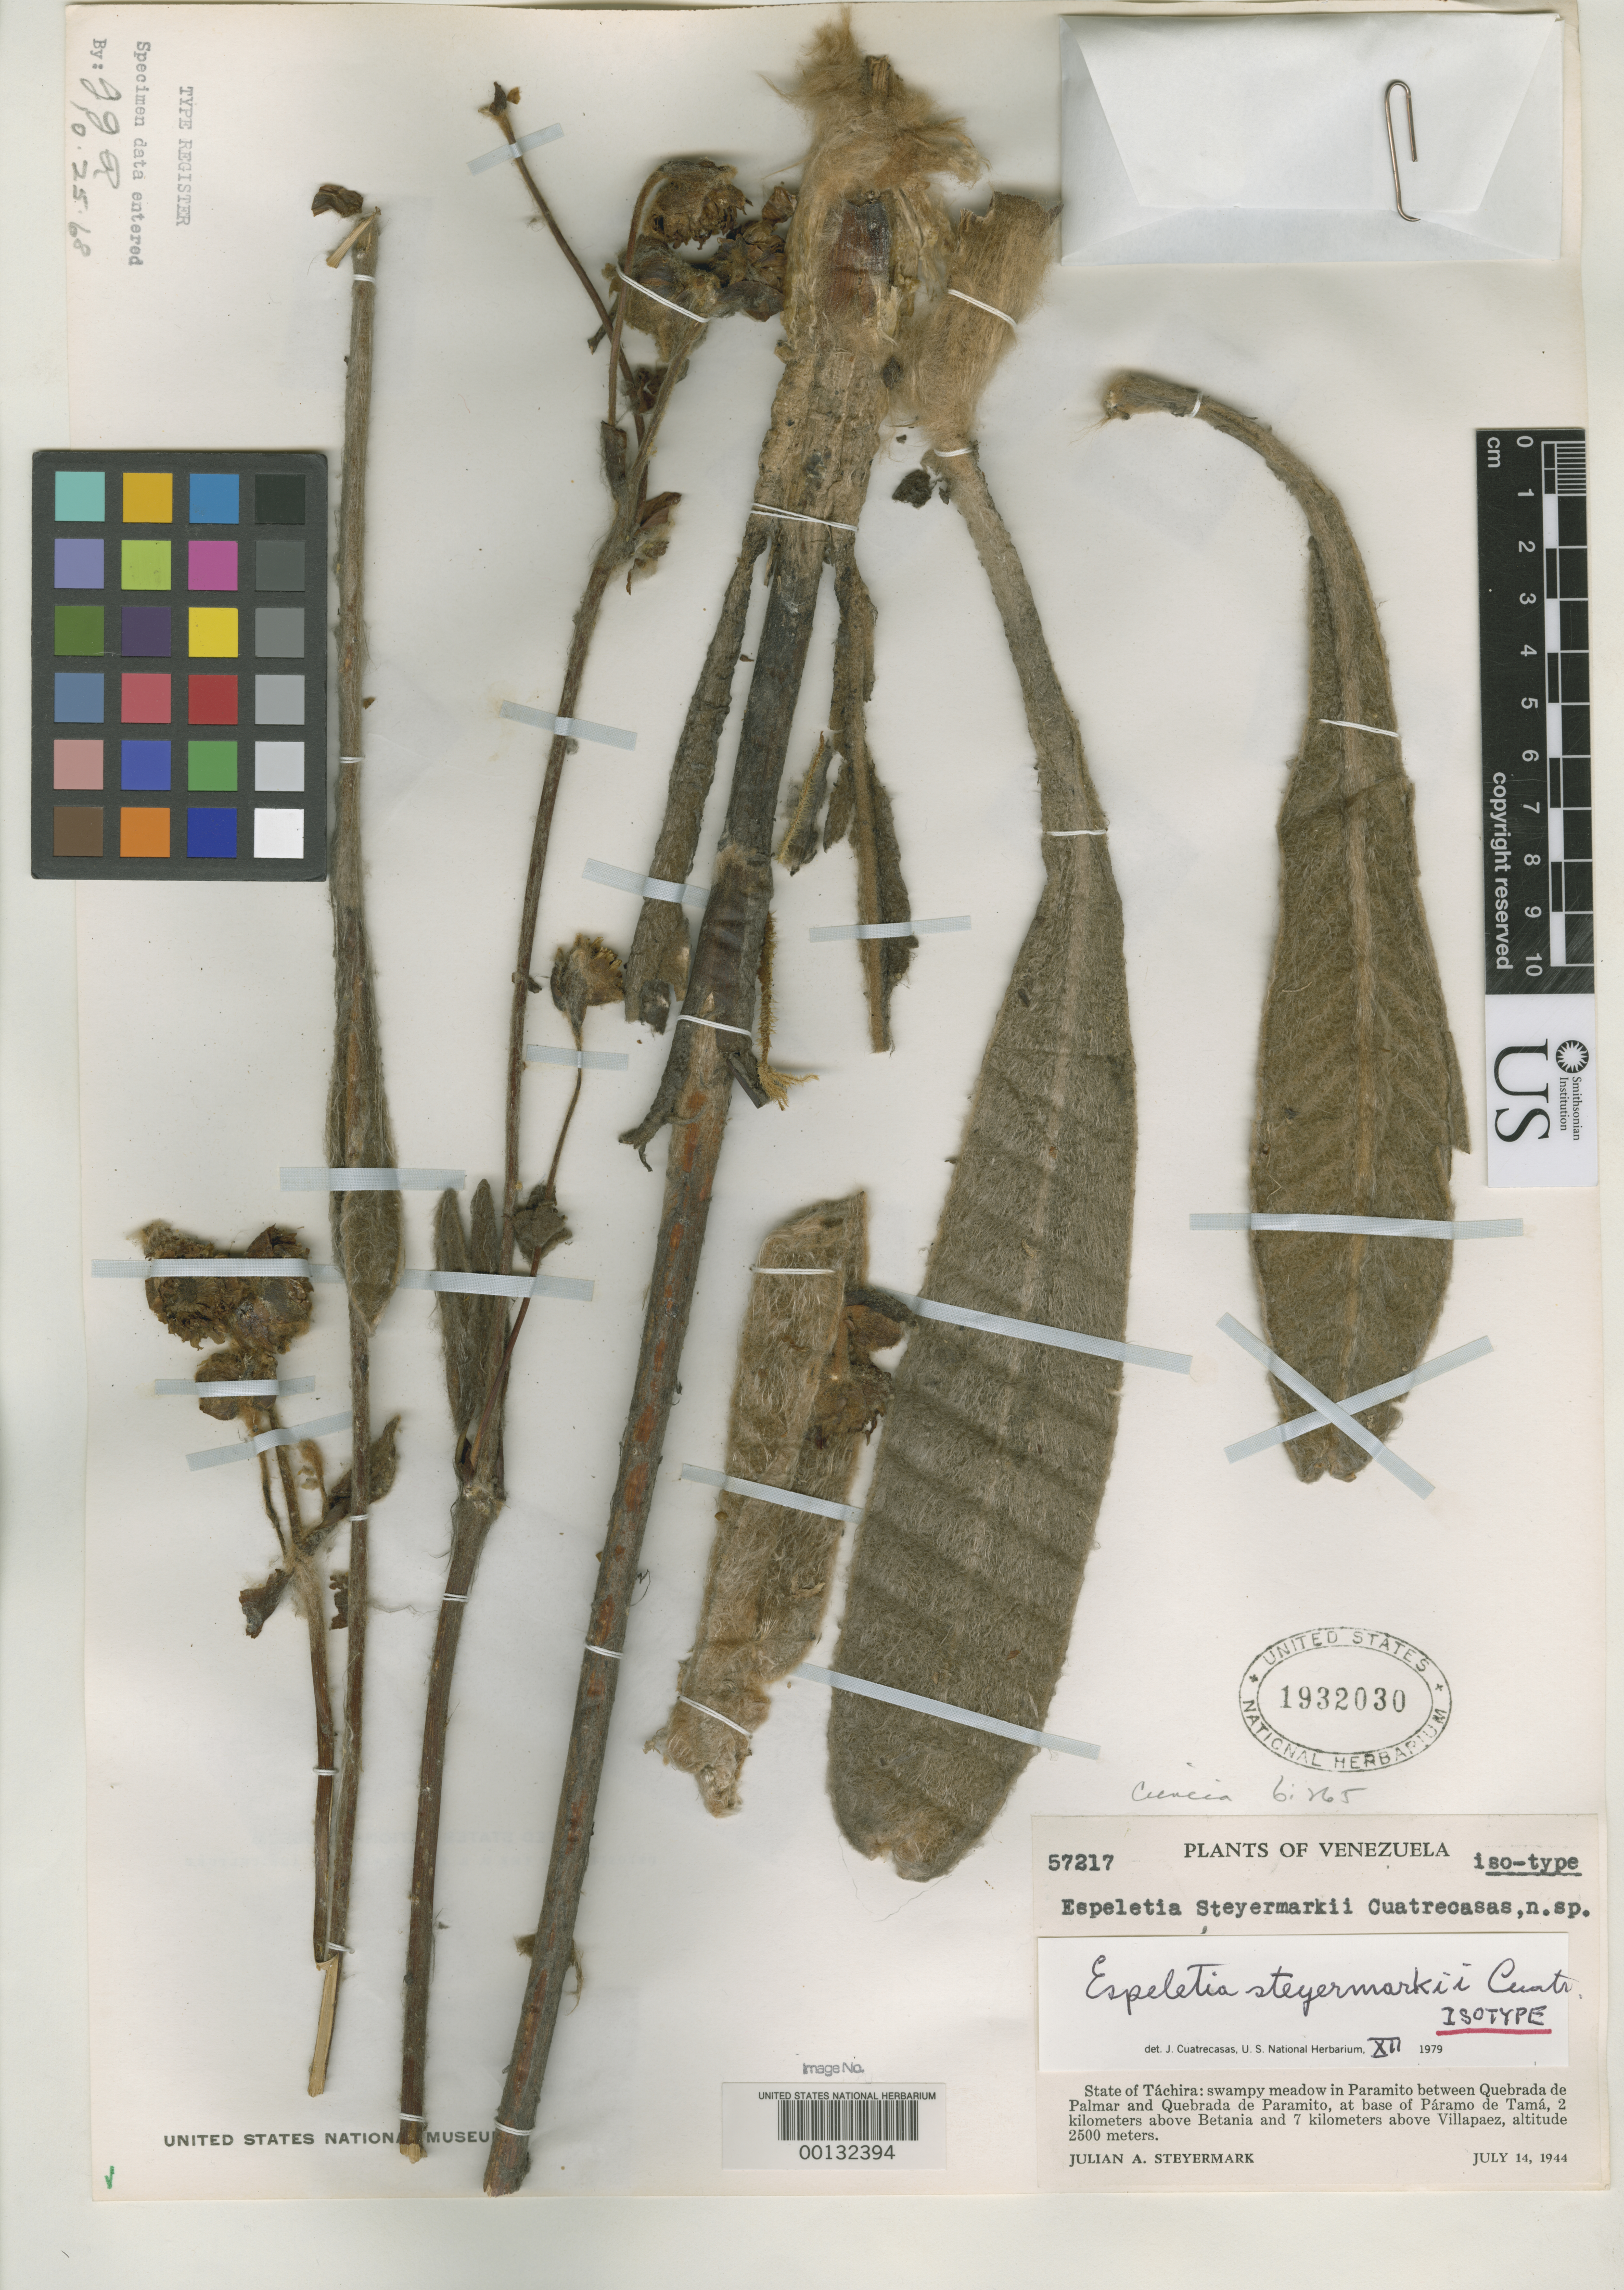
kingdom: Plantae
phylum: Tracheophyta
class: Magnoliopsida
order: Asterales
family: Asteraceae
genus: Espeletia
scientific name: Espeletia steyermarkii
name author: Cuatrec.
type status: Isotype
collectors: J. Steyermark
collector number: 57217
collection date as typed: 14 Jul 1944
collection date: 1944-07-14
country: Venezuela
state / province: Tachira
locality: Paramito between Quebrada de Palma & Quebrada de Paramito, base of Páramo de Tama, 2 km above Betania & 7 km above Villapaez.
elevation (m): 2500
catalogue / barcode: US 1932030